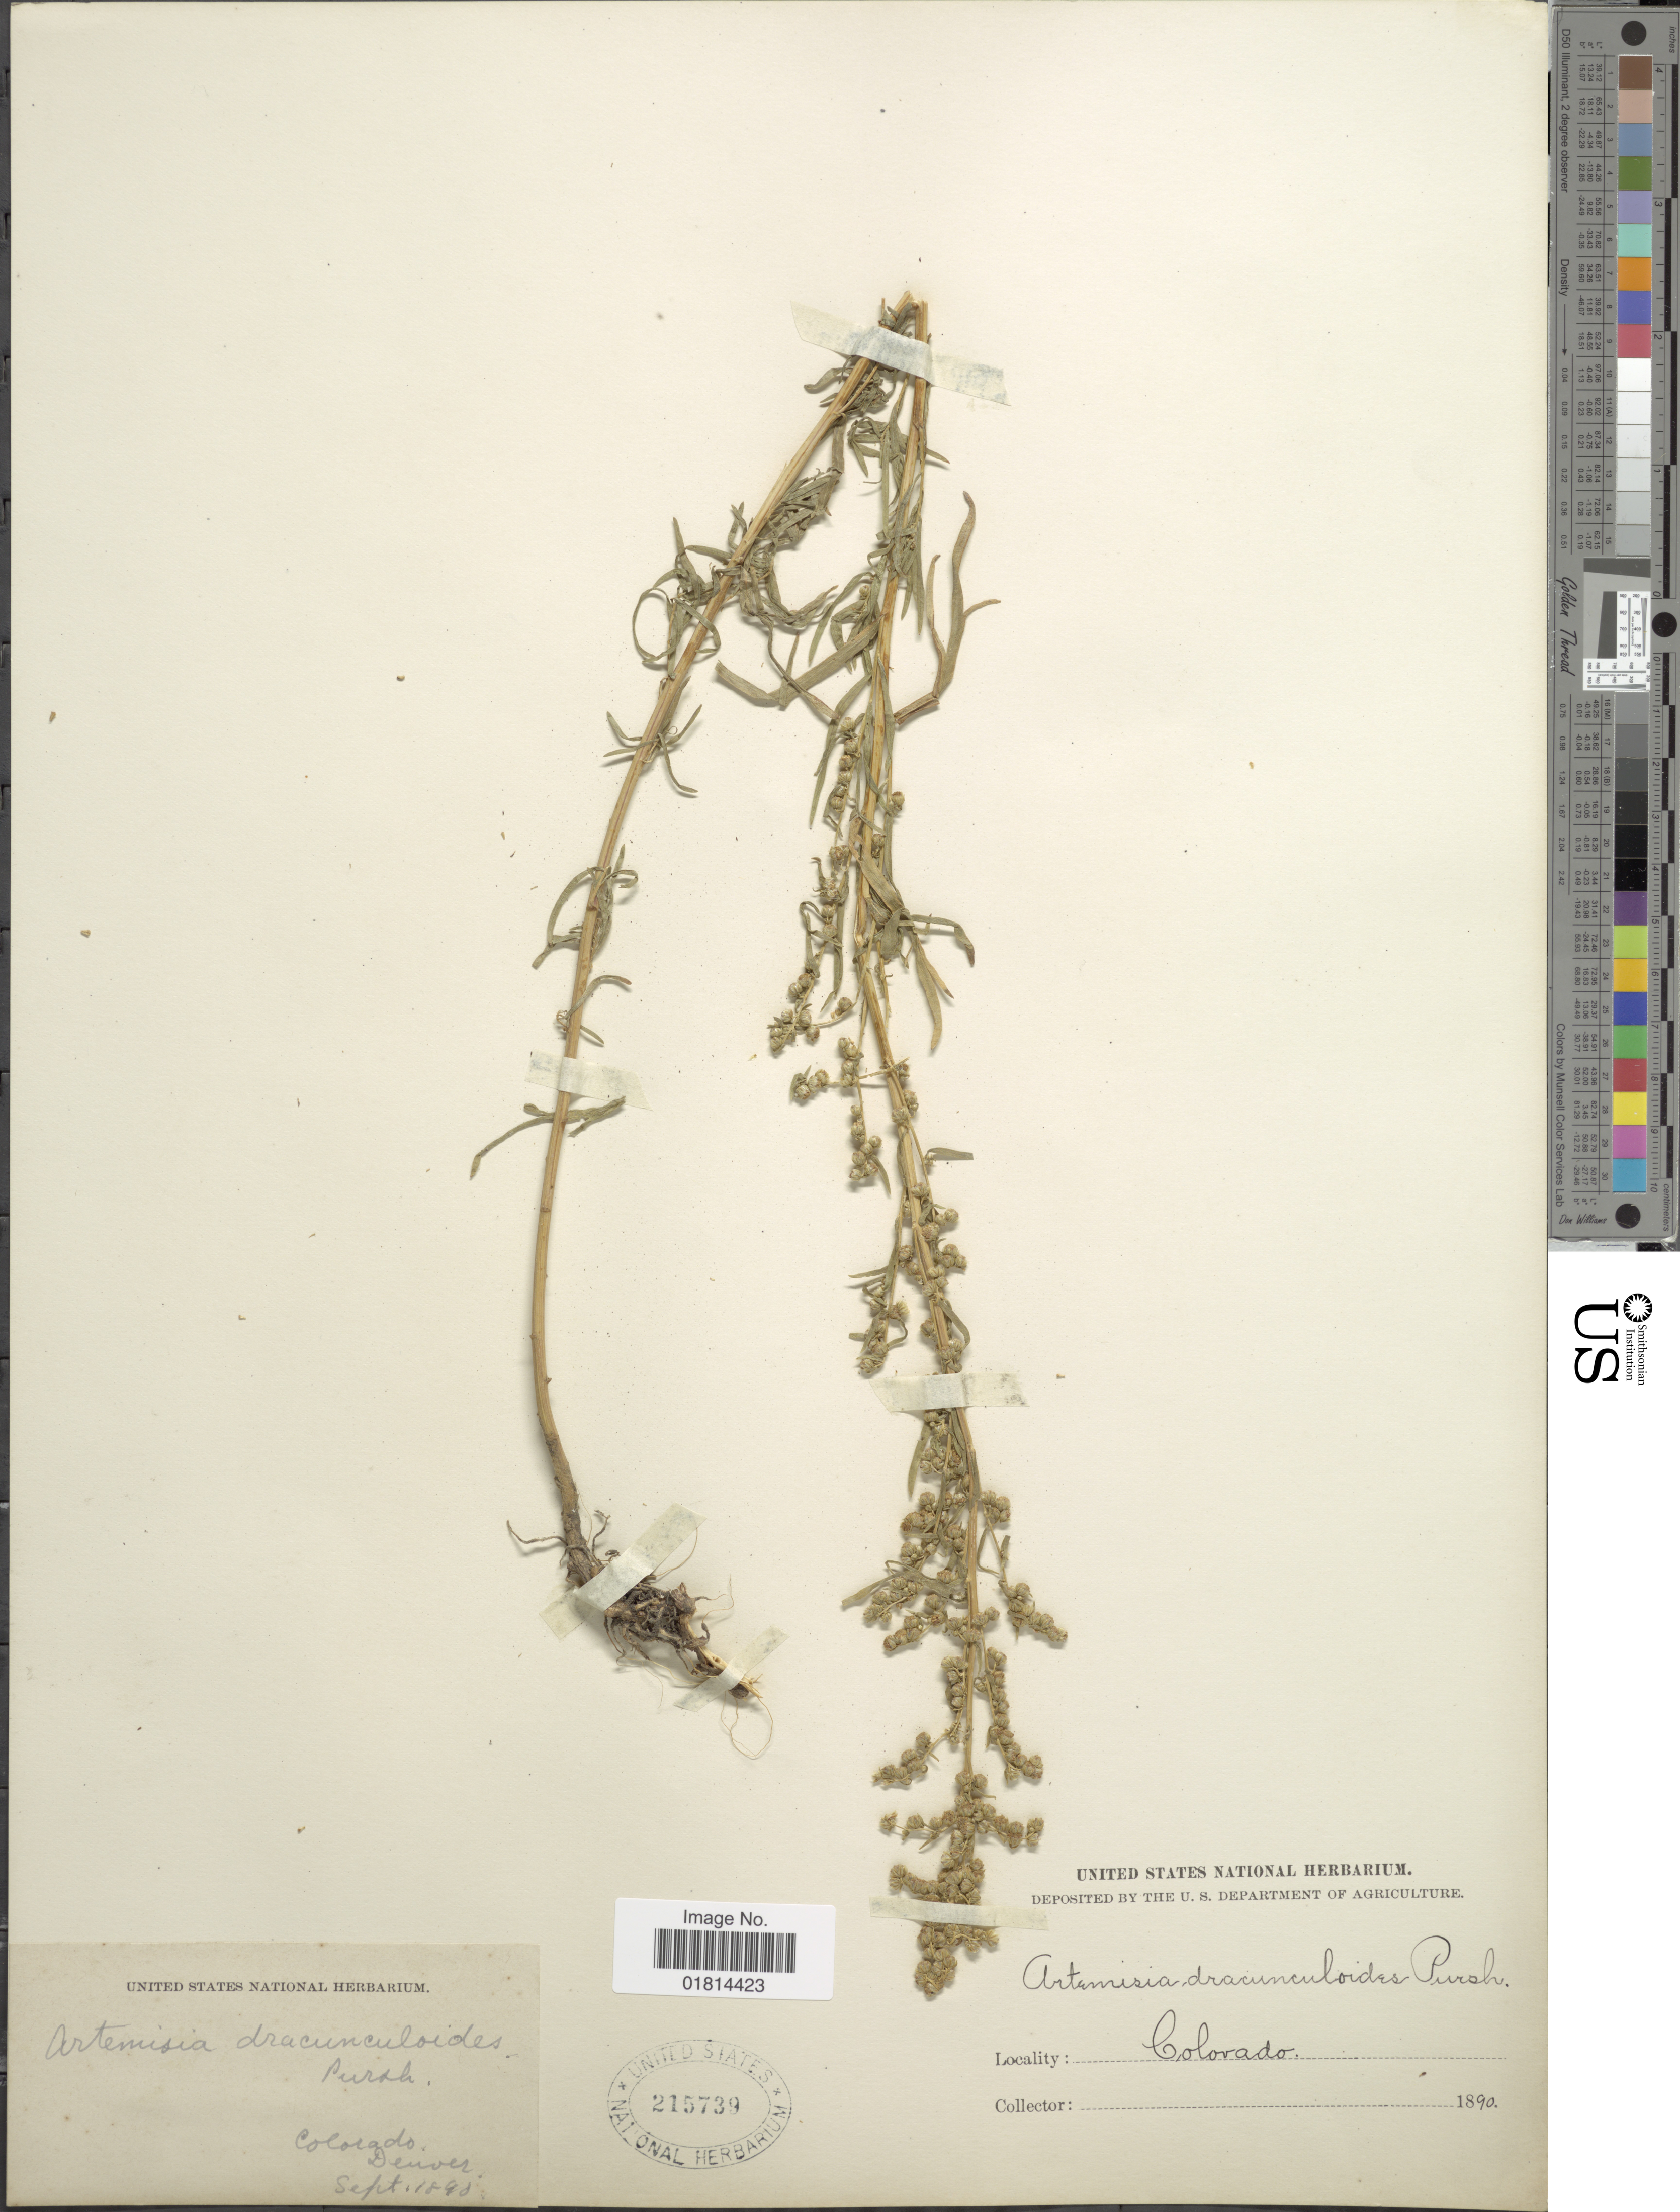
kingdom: Plantae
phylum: Tracheophyta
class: Magnoliopsida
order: Asterales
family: Asteraceae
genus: Artemisia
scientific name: Artemisia aromatica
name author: A. Nelson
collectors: U.S. National Herbarium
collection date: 1890-09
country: United States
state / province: Colorado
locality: Colorado, Denver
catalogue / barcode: US 215739